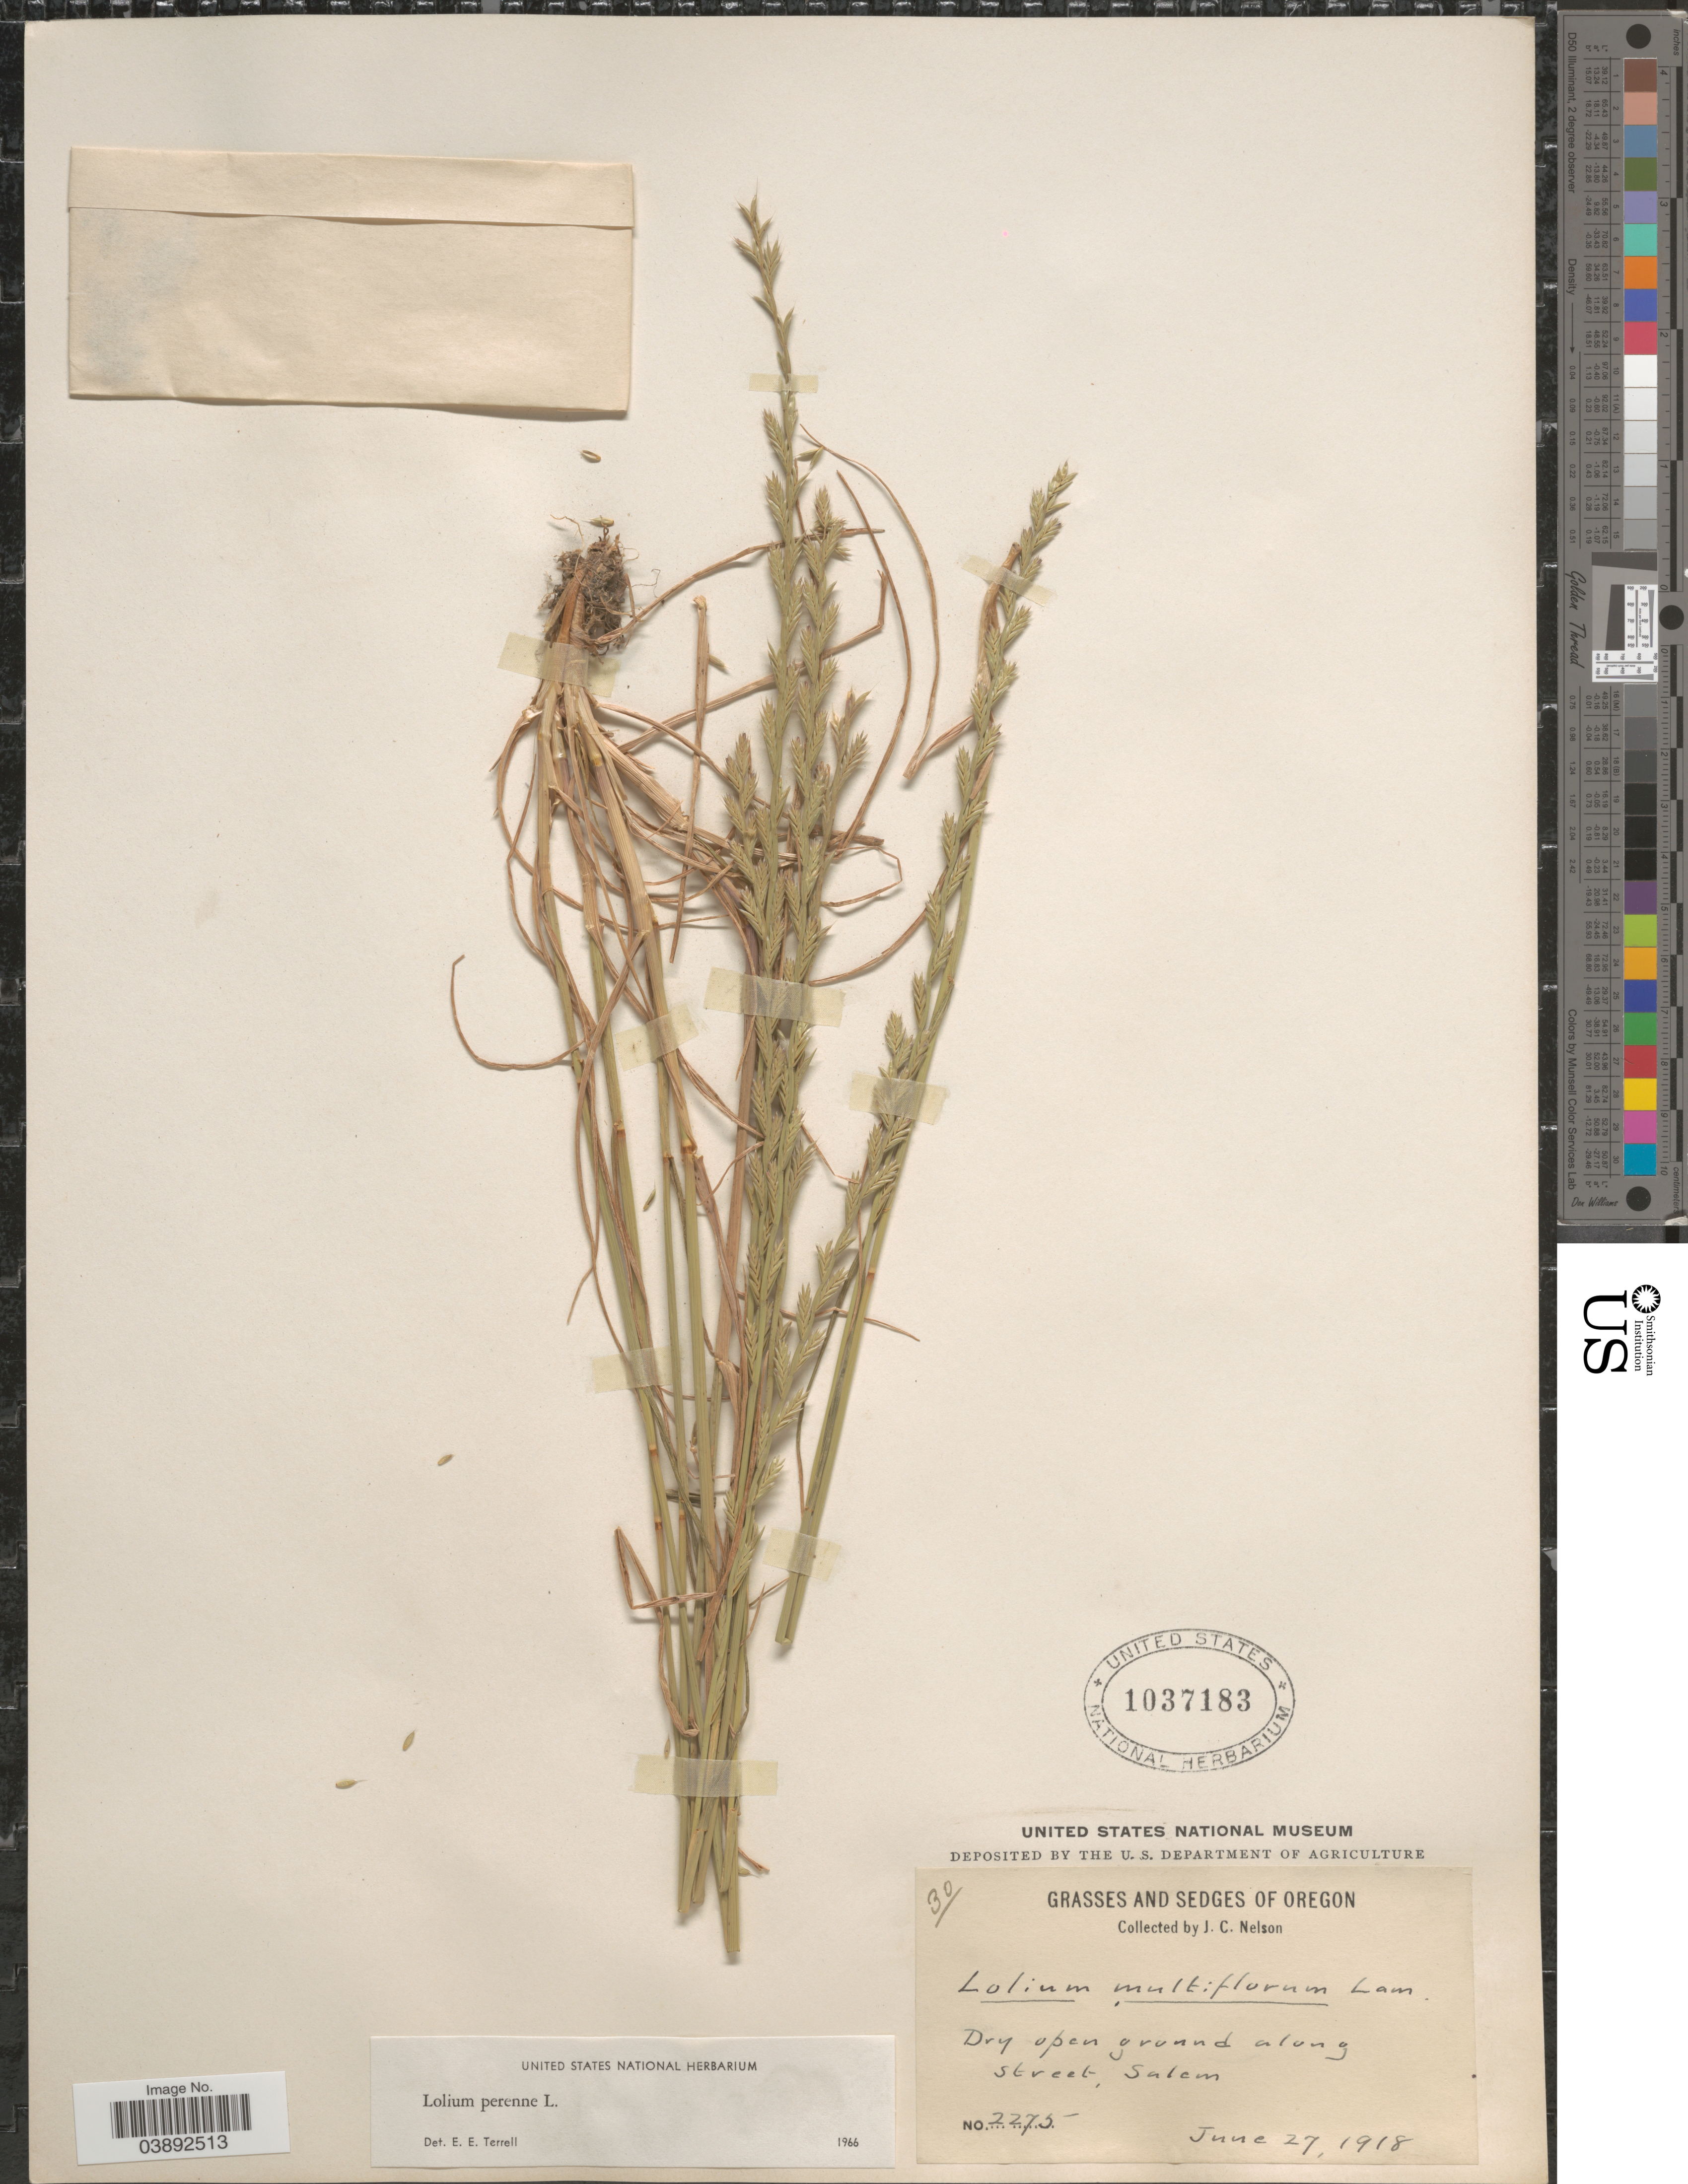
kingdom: Plantae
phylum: Tracheophyta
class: Liliopsida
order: Poales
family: Poaceae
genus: Lolium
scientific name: Lolium perenne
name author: L.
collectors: J. C. Nelson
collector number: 2275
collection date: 1918-06-27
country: United States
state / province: Oregon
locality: Along Street, Salem.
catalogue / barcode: US 1037183